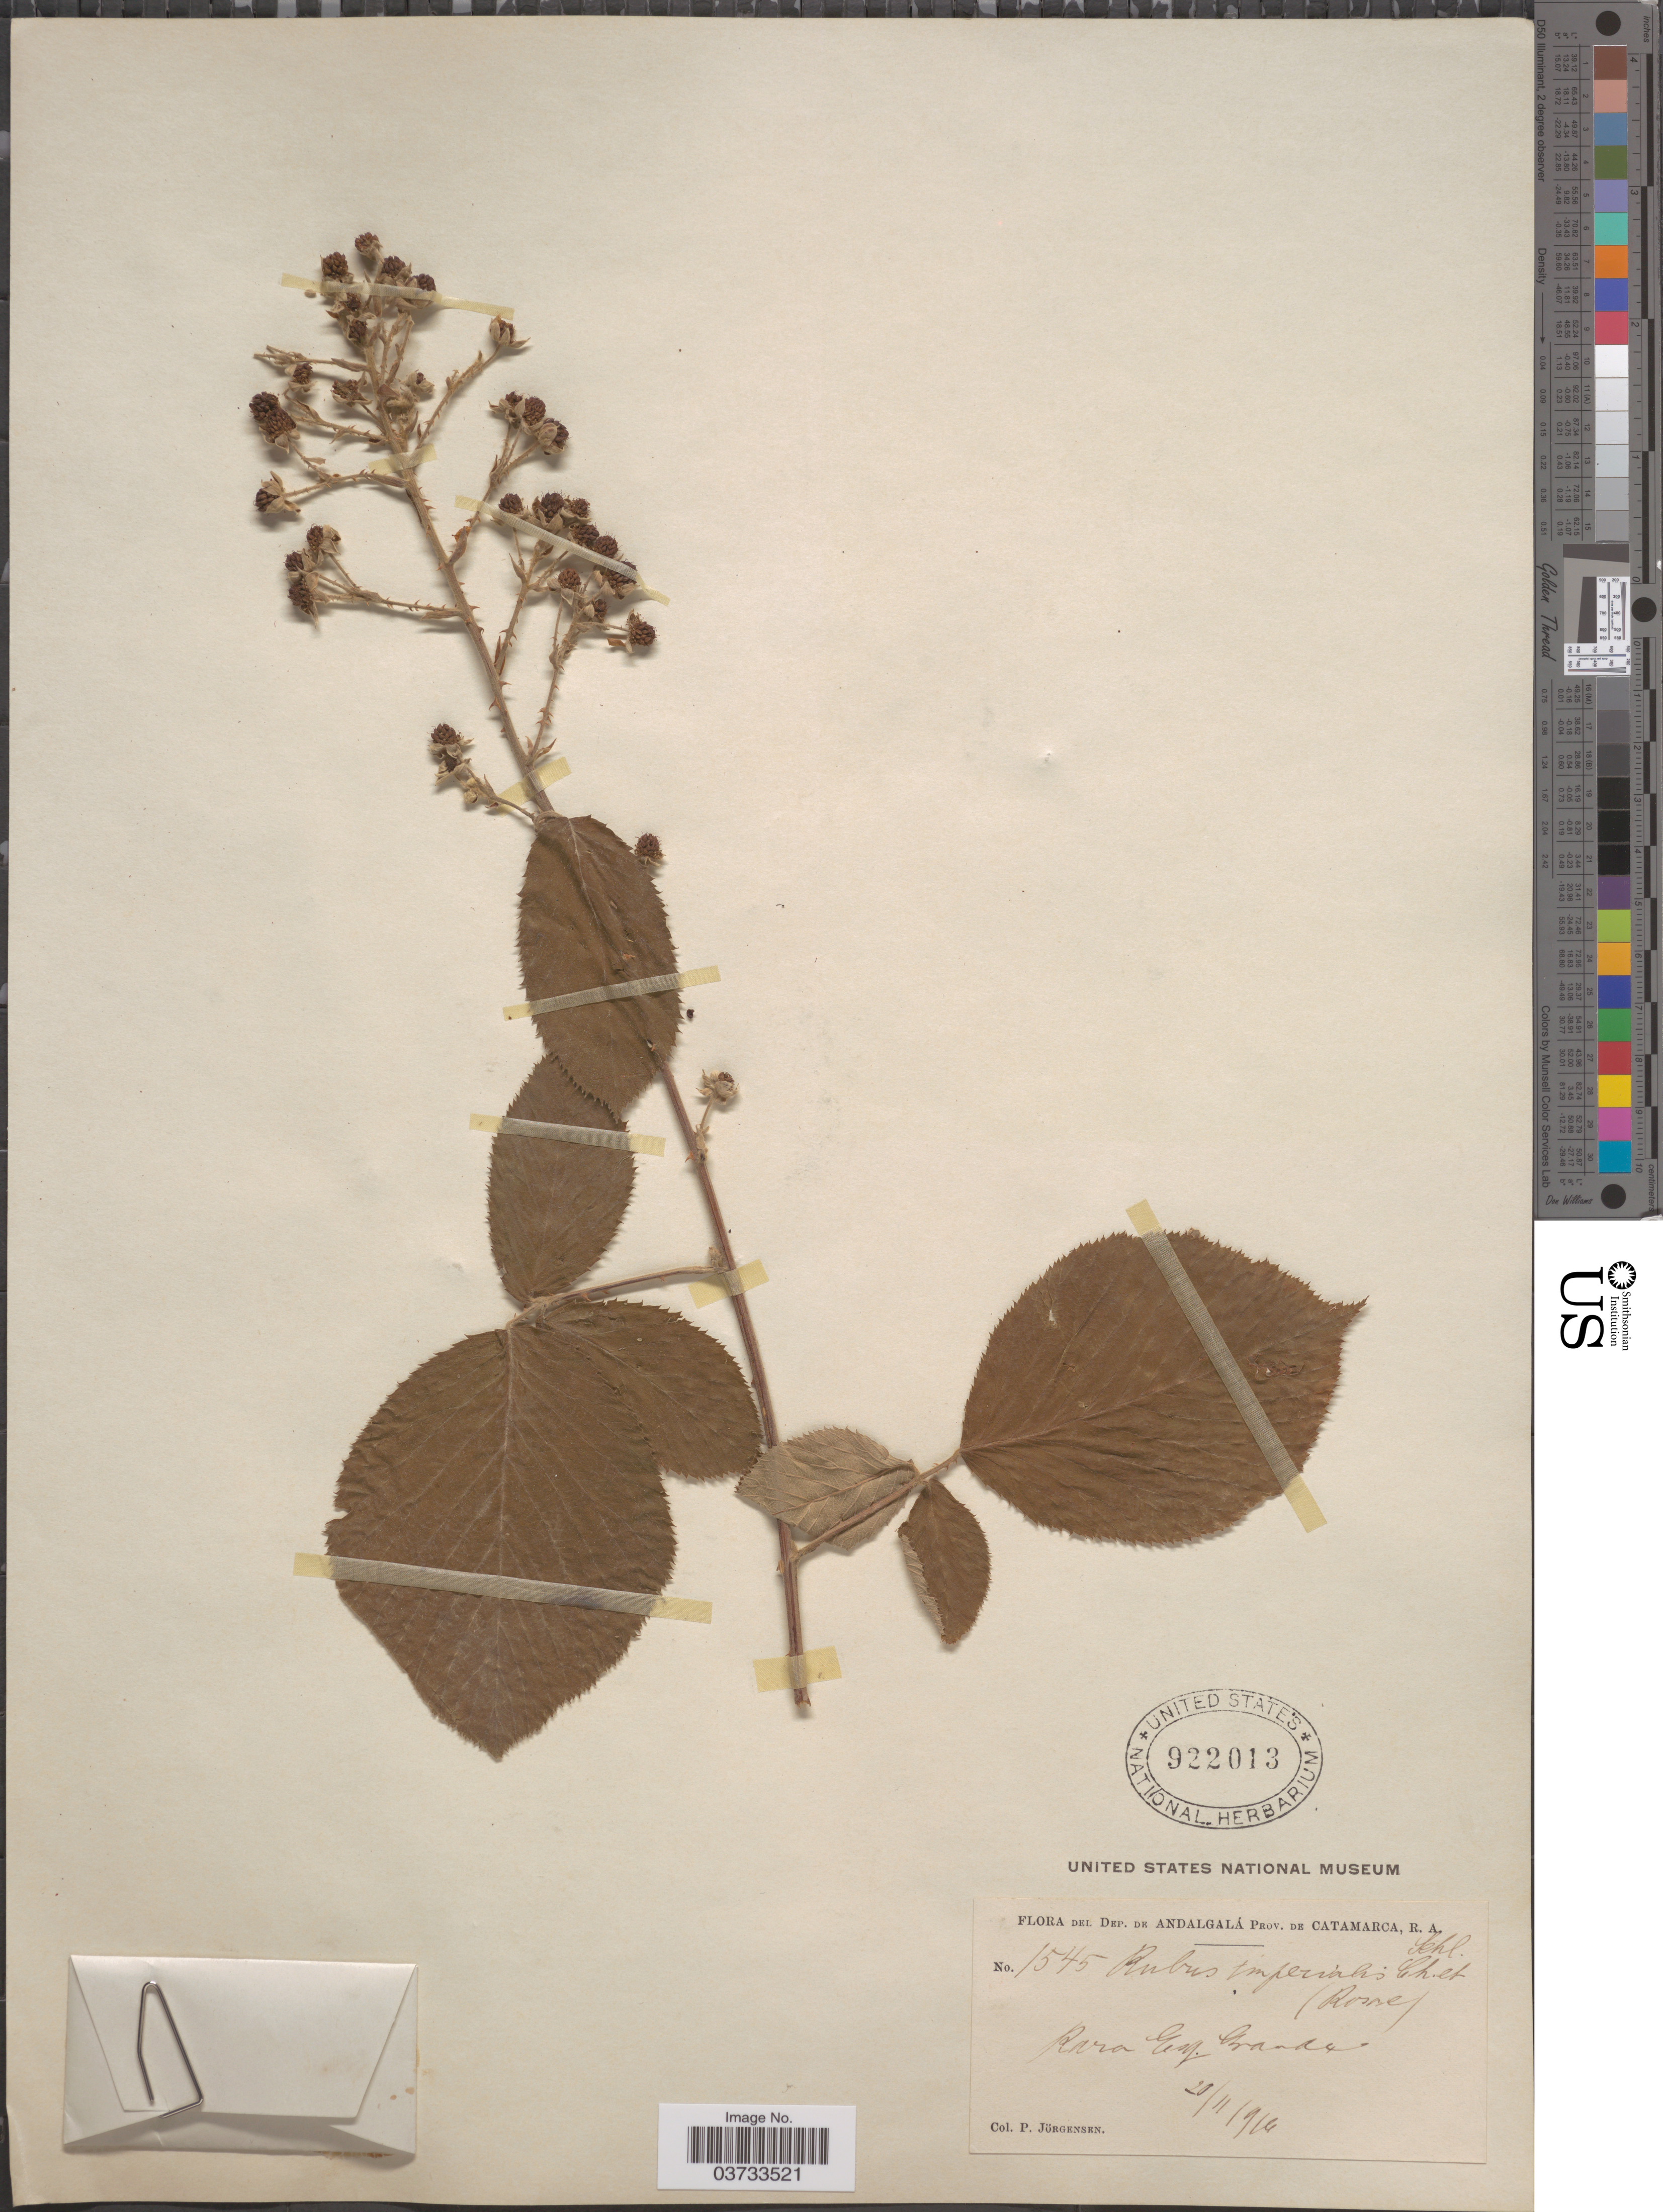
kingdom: Plantae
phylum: Tracheophyta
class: Magnoliopsida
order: Rosales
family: Rosaceae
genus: Rubus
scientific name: Rubus imperialis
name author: Cham. & Schltdl.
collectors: P. Jörgensen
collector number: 1545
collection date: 1916-11-20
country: Argentina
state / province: Catamarca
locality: Dep. de Andalgalá. Esq. Grande.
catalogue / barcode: US 922013